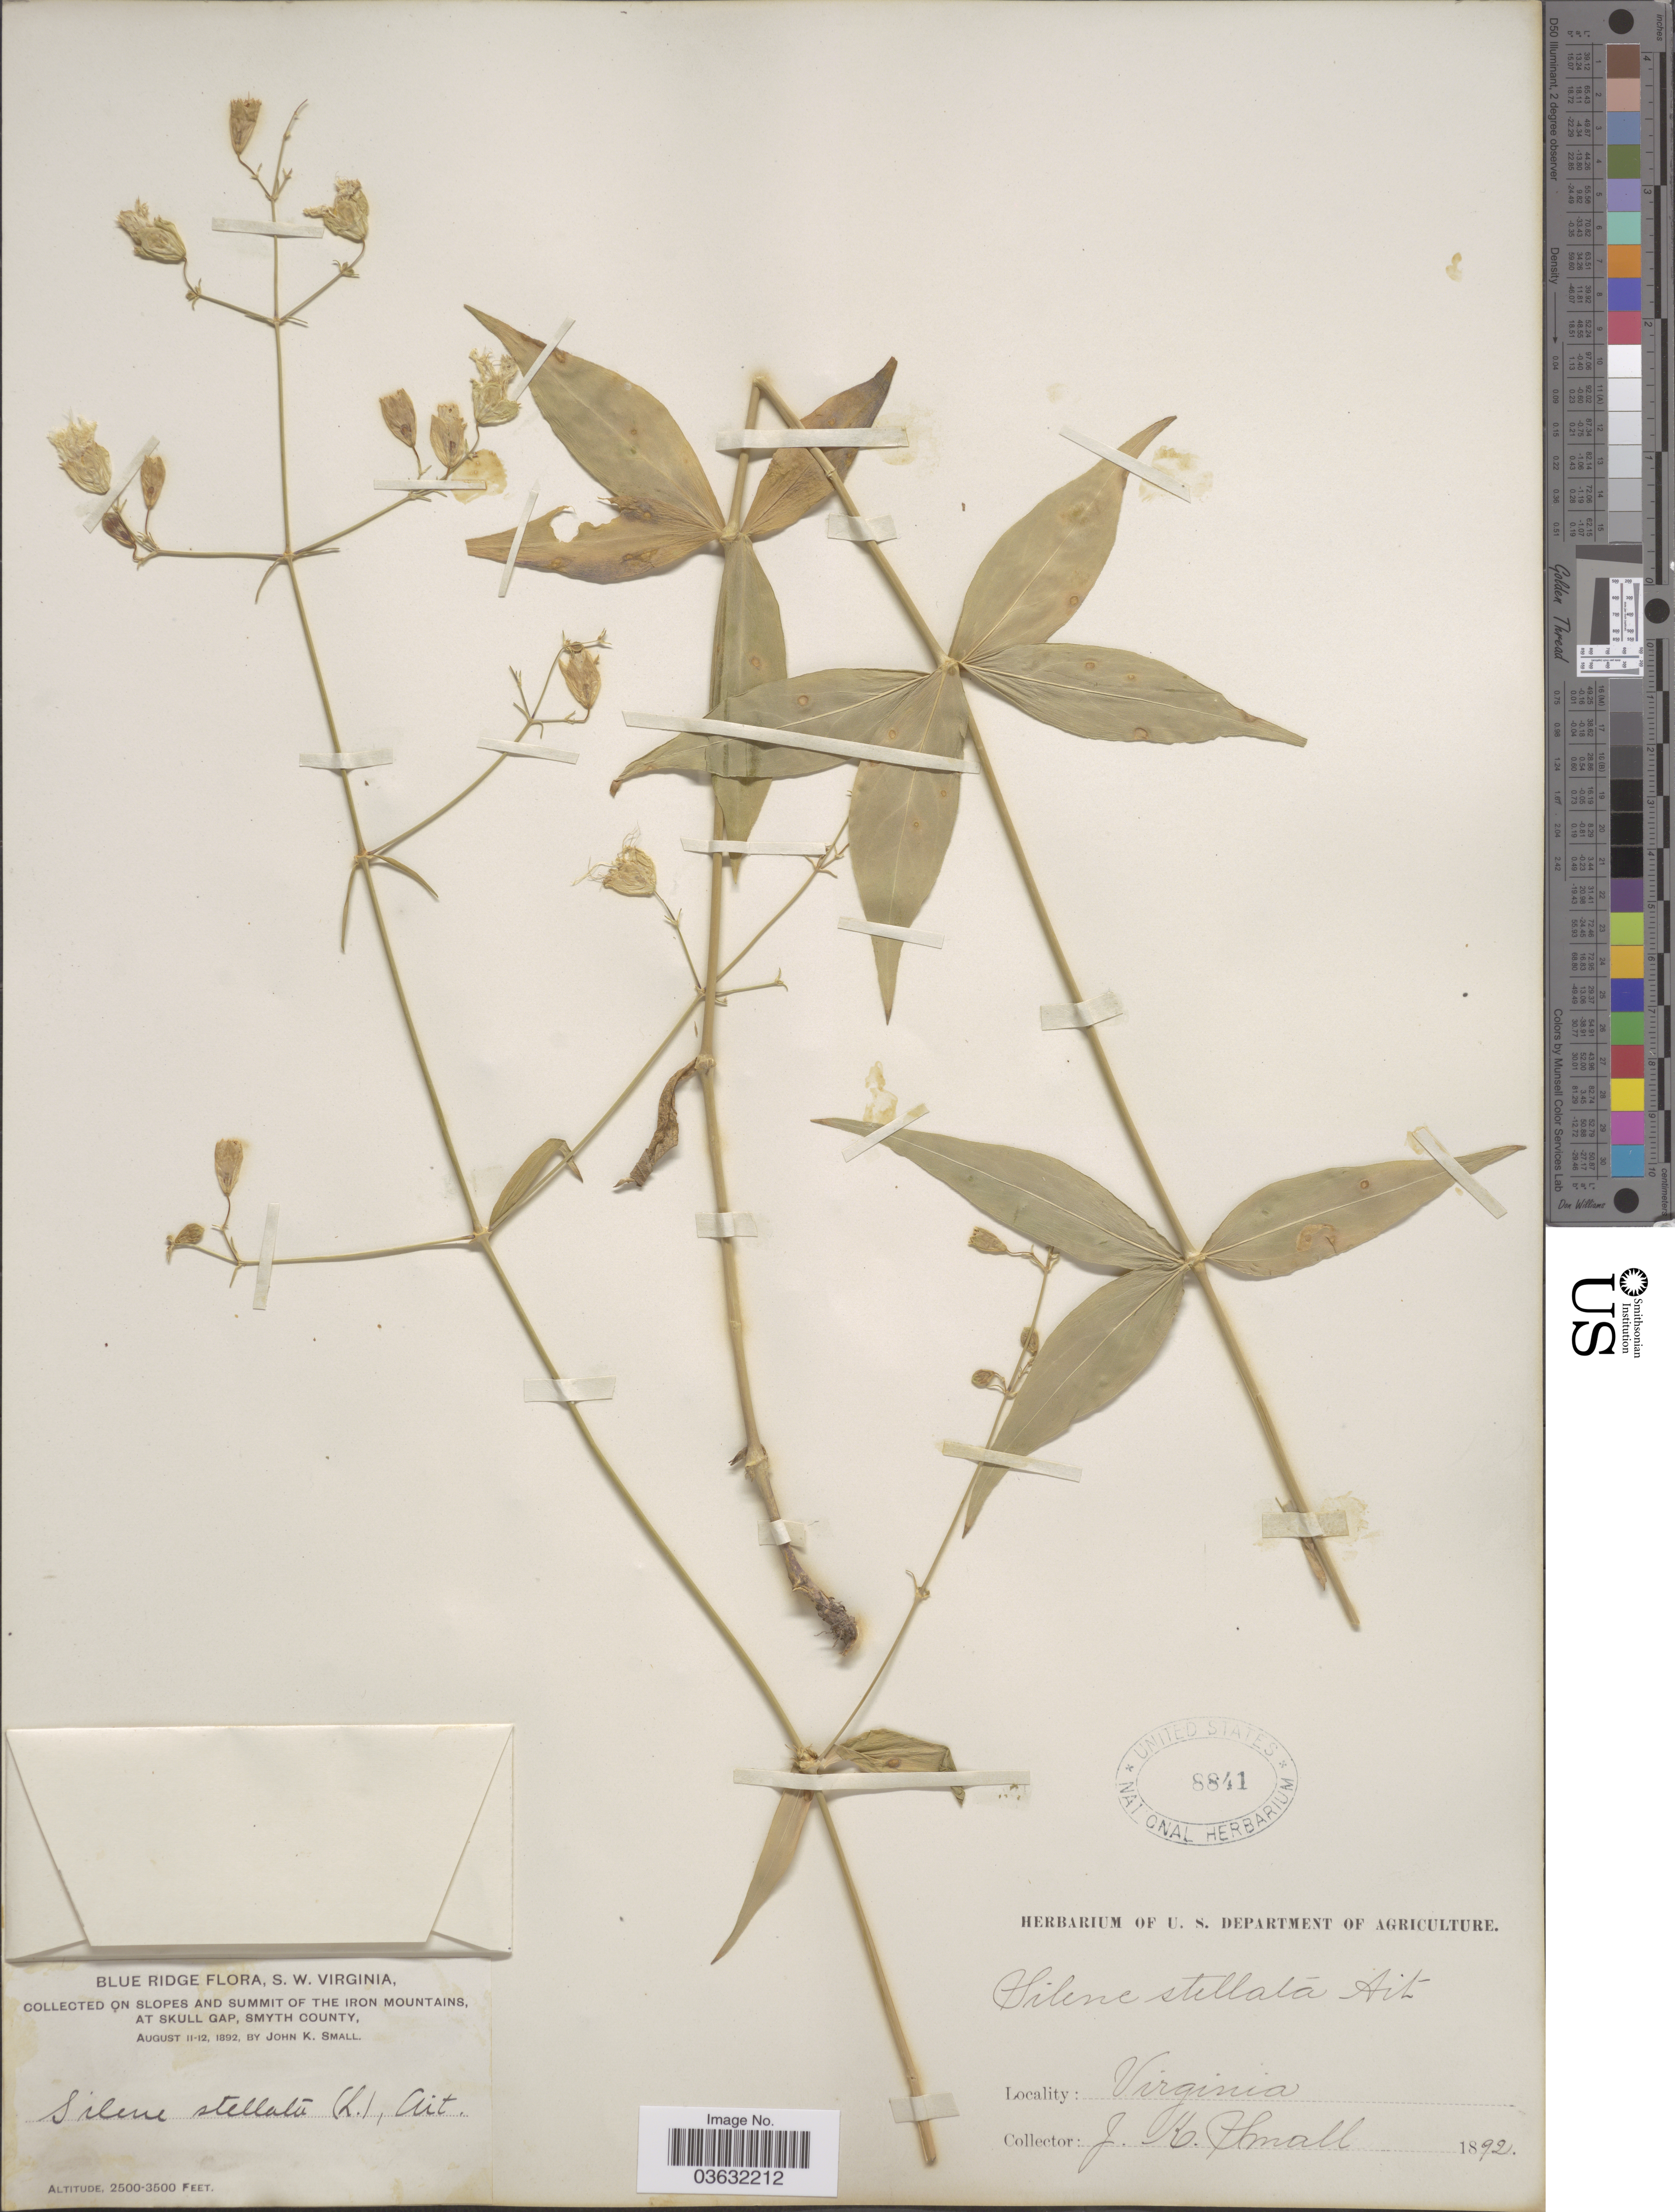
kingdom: Plantae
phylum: Tracheophyta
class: Magnoliopsida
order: Caryophyllales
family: Caryophyllaceae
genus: Silene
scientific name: Silene stellata var. stellata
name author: (L.) Coyte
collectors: J. K. Small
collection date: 1892-08-11/1892-08-12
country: United States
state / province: Virginia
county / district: Smyth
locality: Blue Ridge, S. W. Virginia. On slopes and summit of the Iron Mountains, at Skull Gap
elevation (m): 762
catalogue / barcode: US 8841